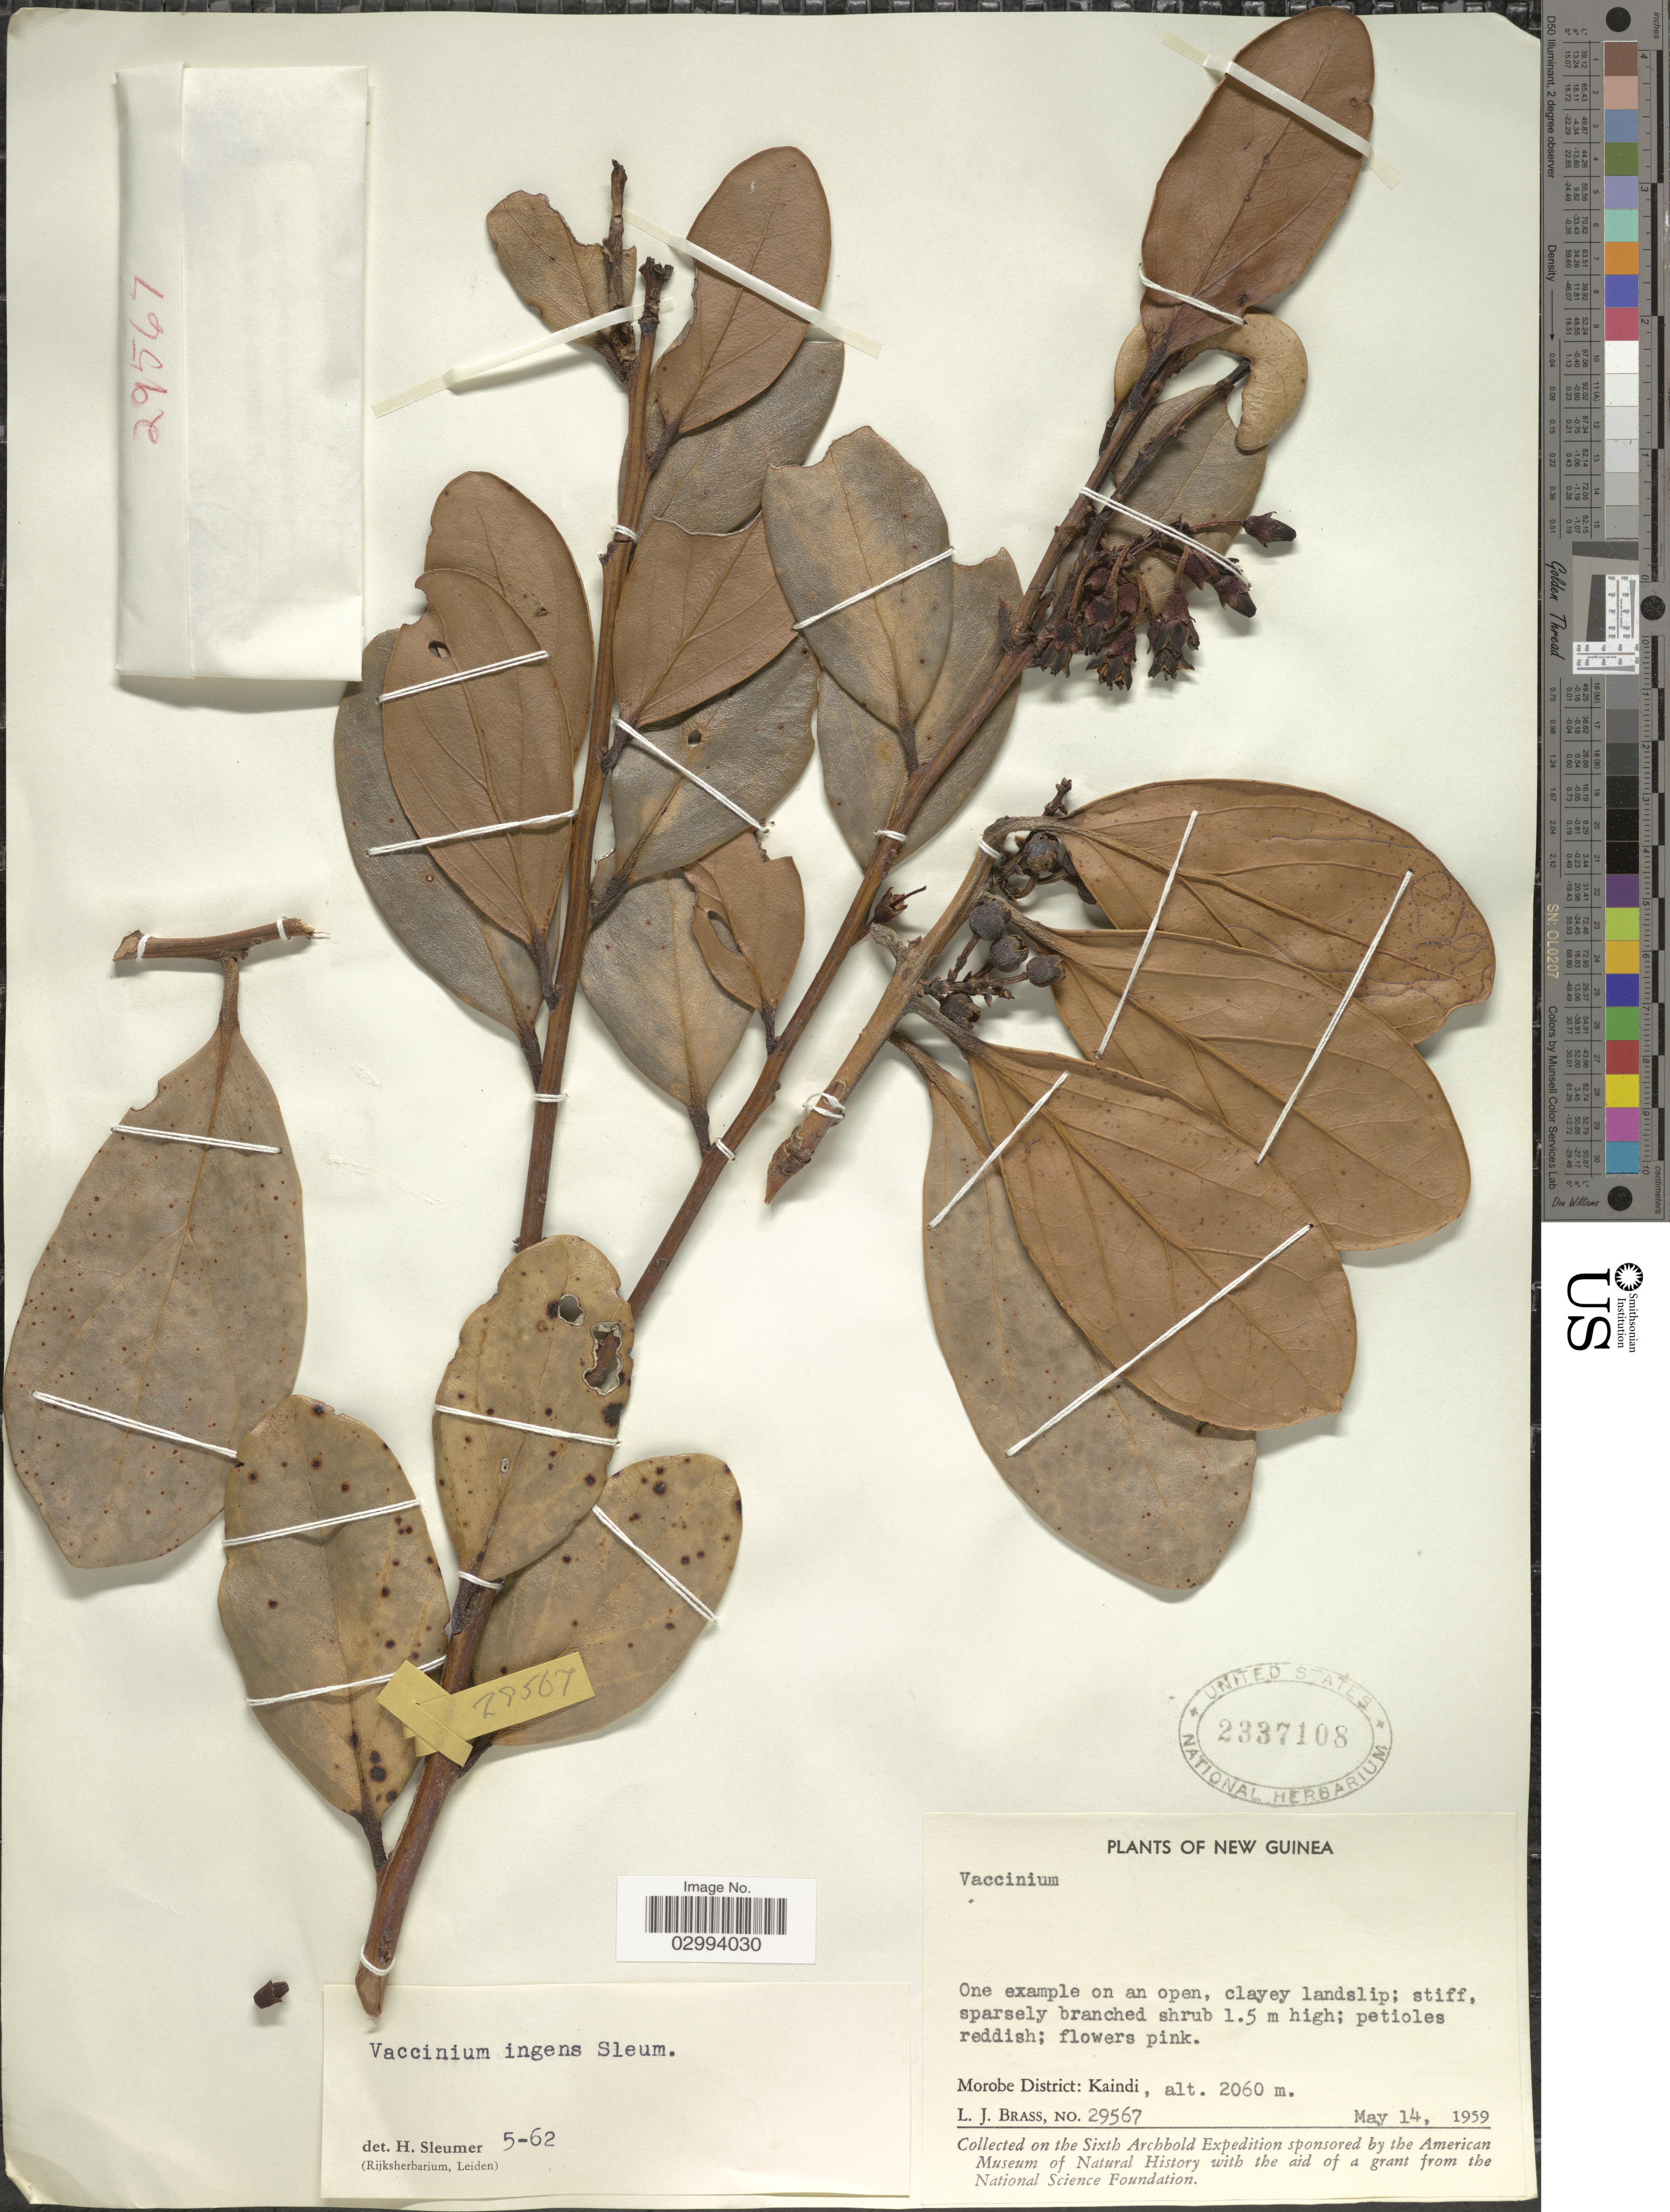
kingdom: Plantae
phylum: Tracheophyta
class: Magnoliopsida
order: Ericales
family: Ericaceae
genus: Dimorphanthera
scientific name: Dimorphanthera ingens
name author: (Sleumer) P.F. Stevens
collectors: L. J. Brass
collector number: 29567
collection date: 1959-05-14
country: Papua New Guinea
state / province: Morobe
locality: New Guinea. Morobe District: Kaindi.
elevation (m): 2060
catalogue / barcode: US 2337108